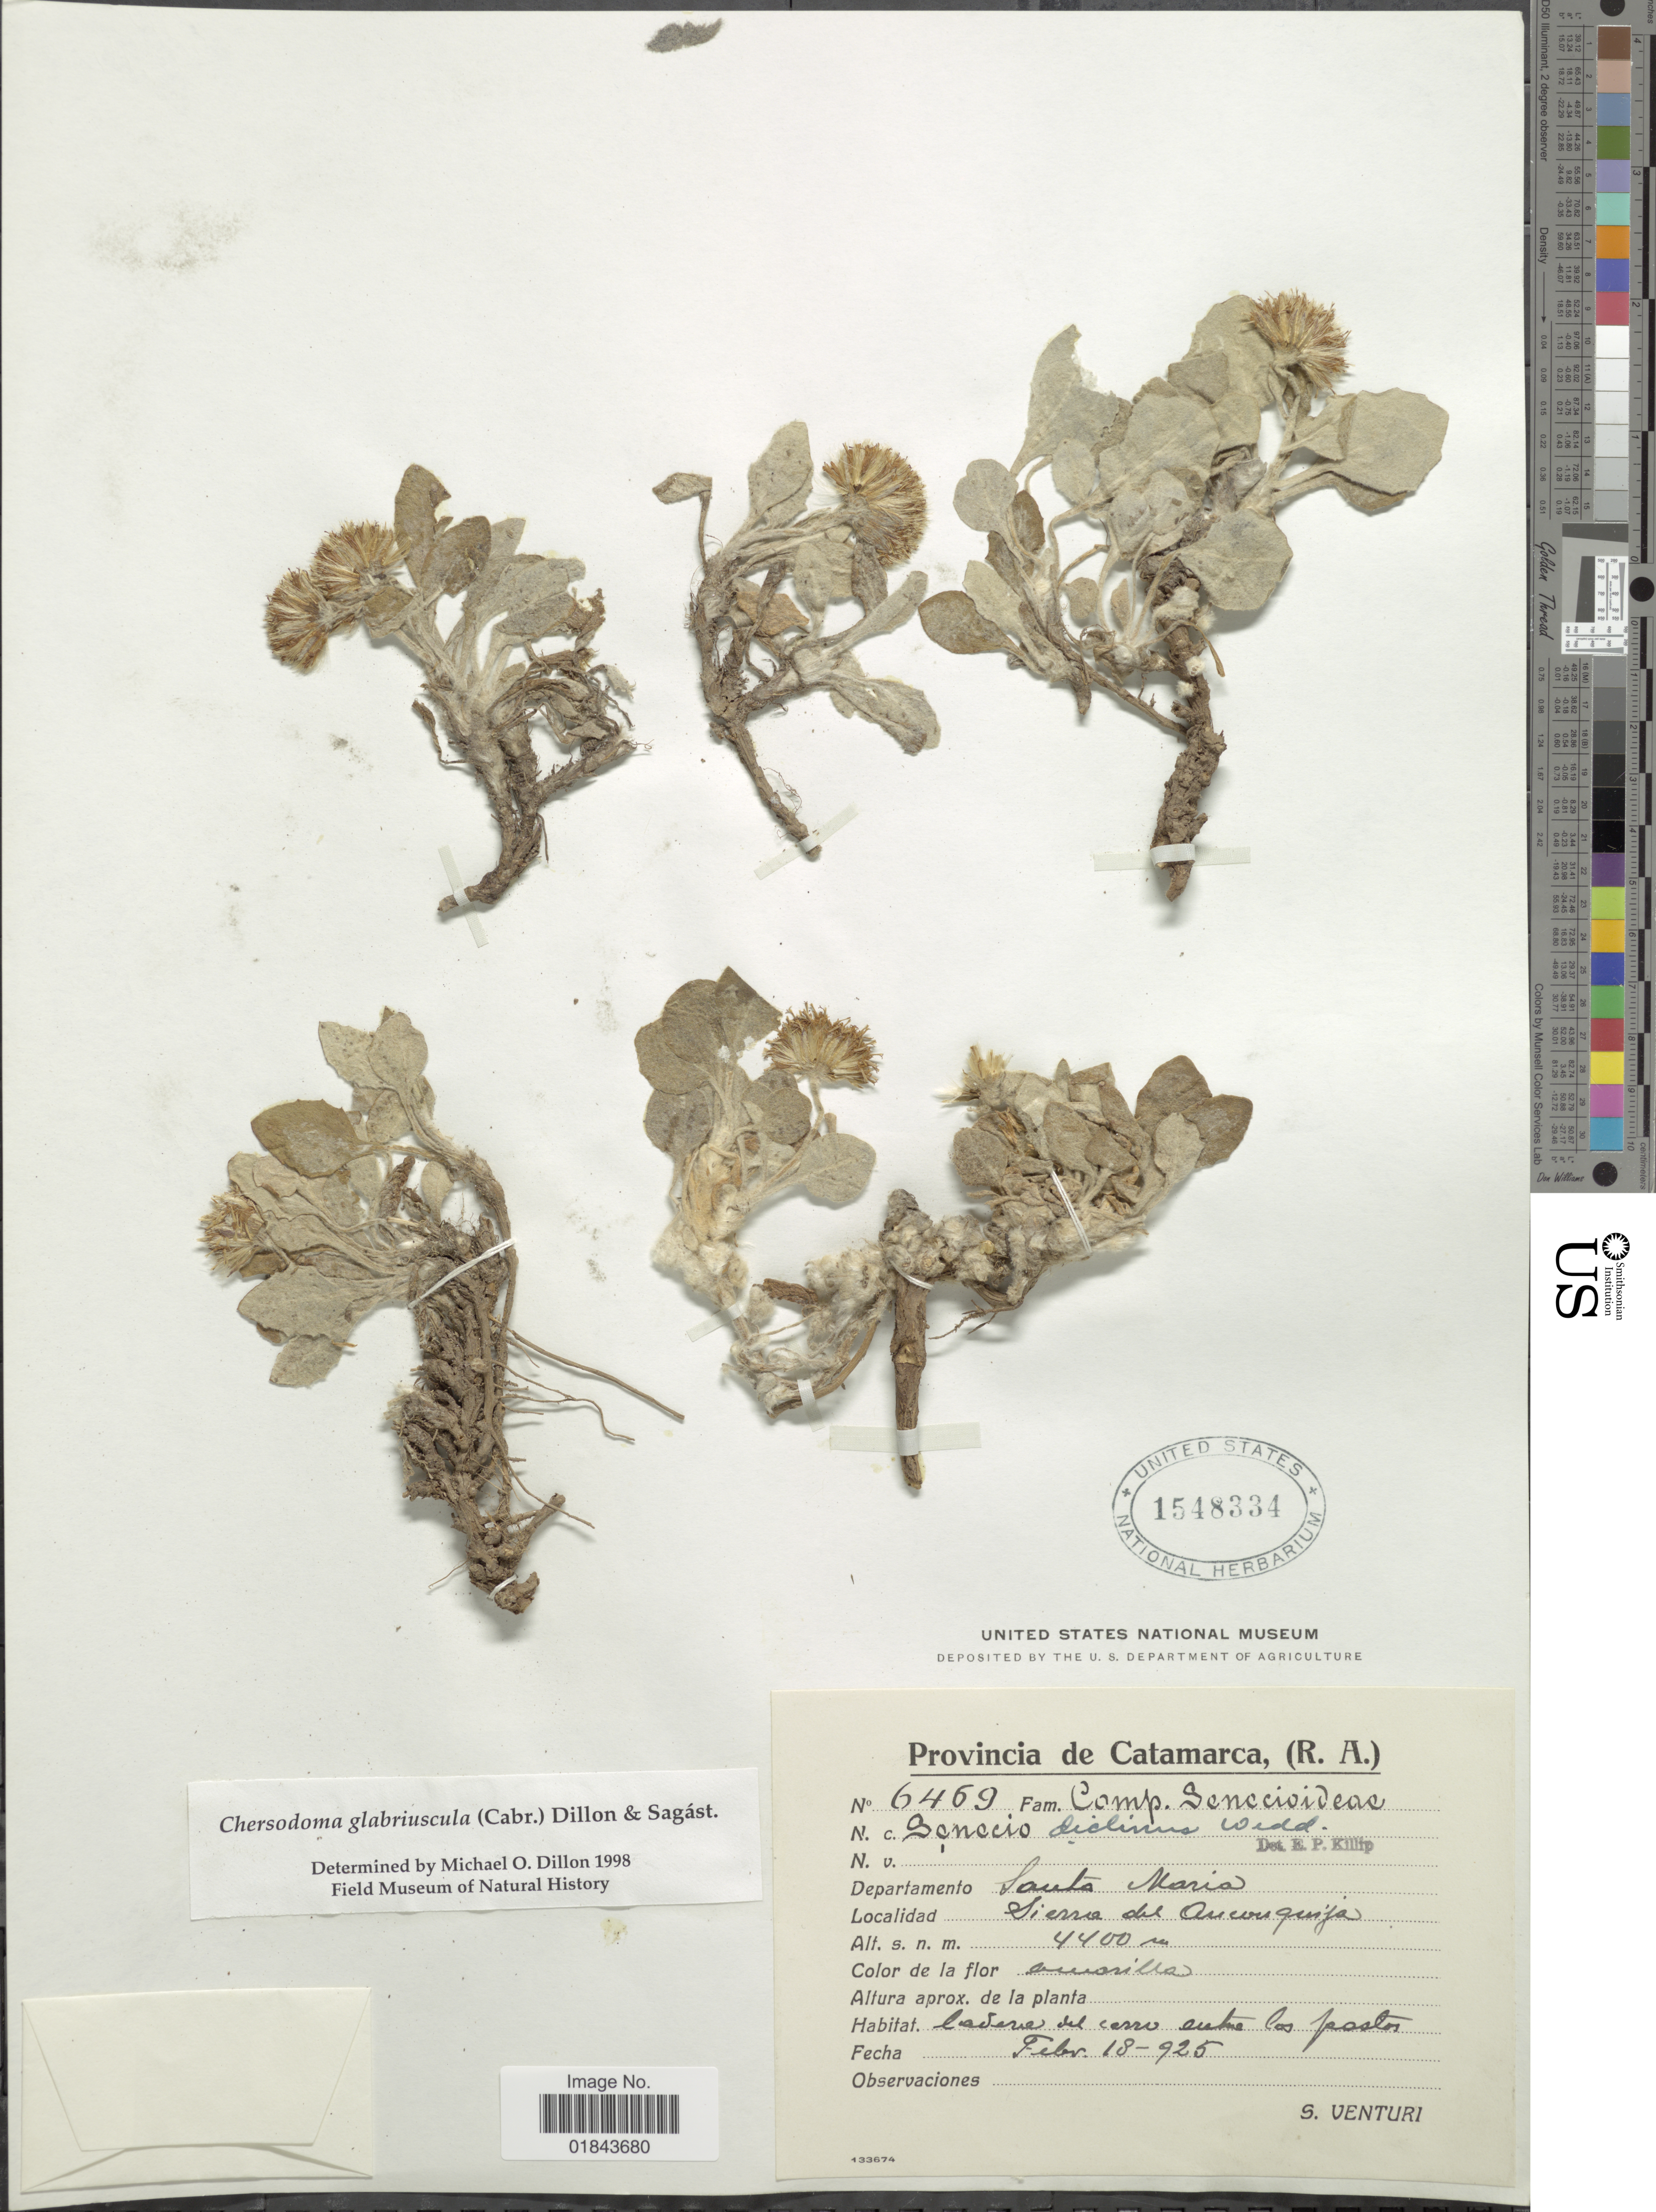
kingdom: Plantae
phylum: Tracheophyta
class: Magnoliopsida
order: Asterales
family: Asteraceae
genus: Chersodoma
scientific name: Chersodoma glabriuscula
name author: (Cabrera) M.O. Dillon & Sagást.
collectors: S. Venturi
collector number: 6469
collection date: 1925-02-18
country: Argentina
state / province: Catamarca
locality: Provincia de Catamarca, (R,.A.), Departamento Santa Maria, Sierra del Ancouquija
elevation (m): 4400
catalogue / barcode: US 1548334